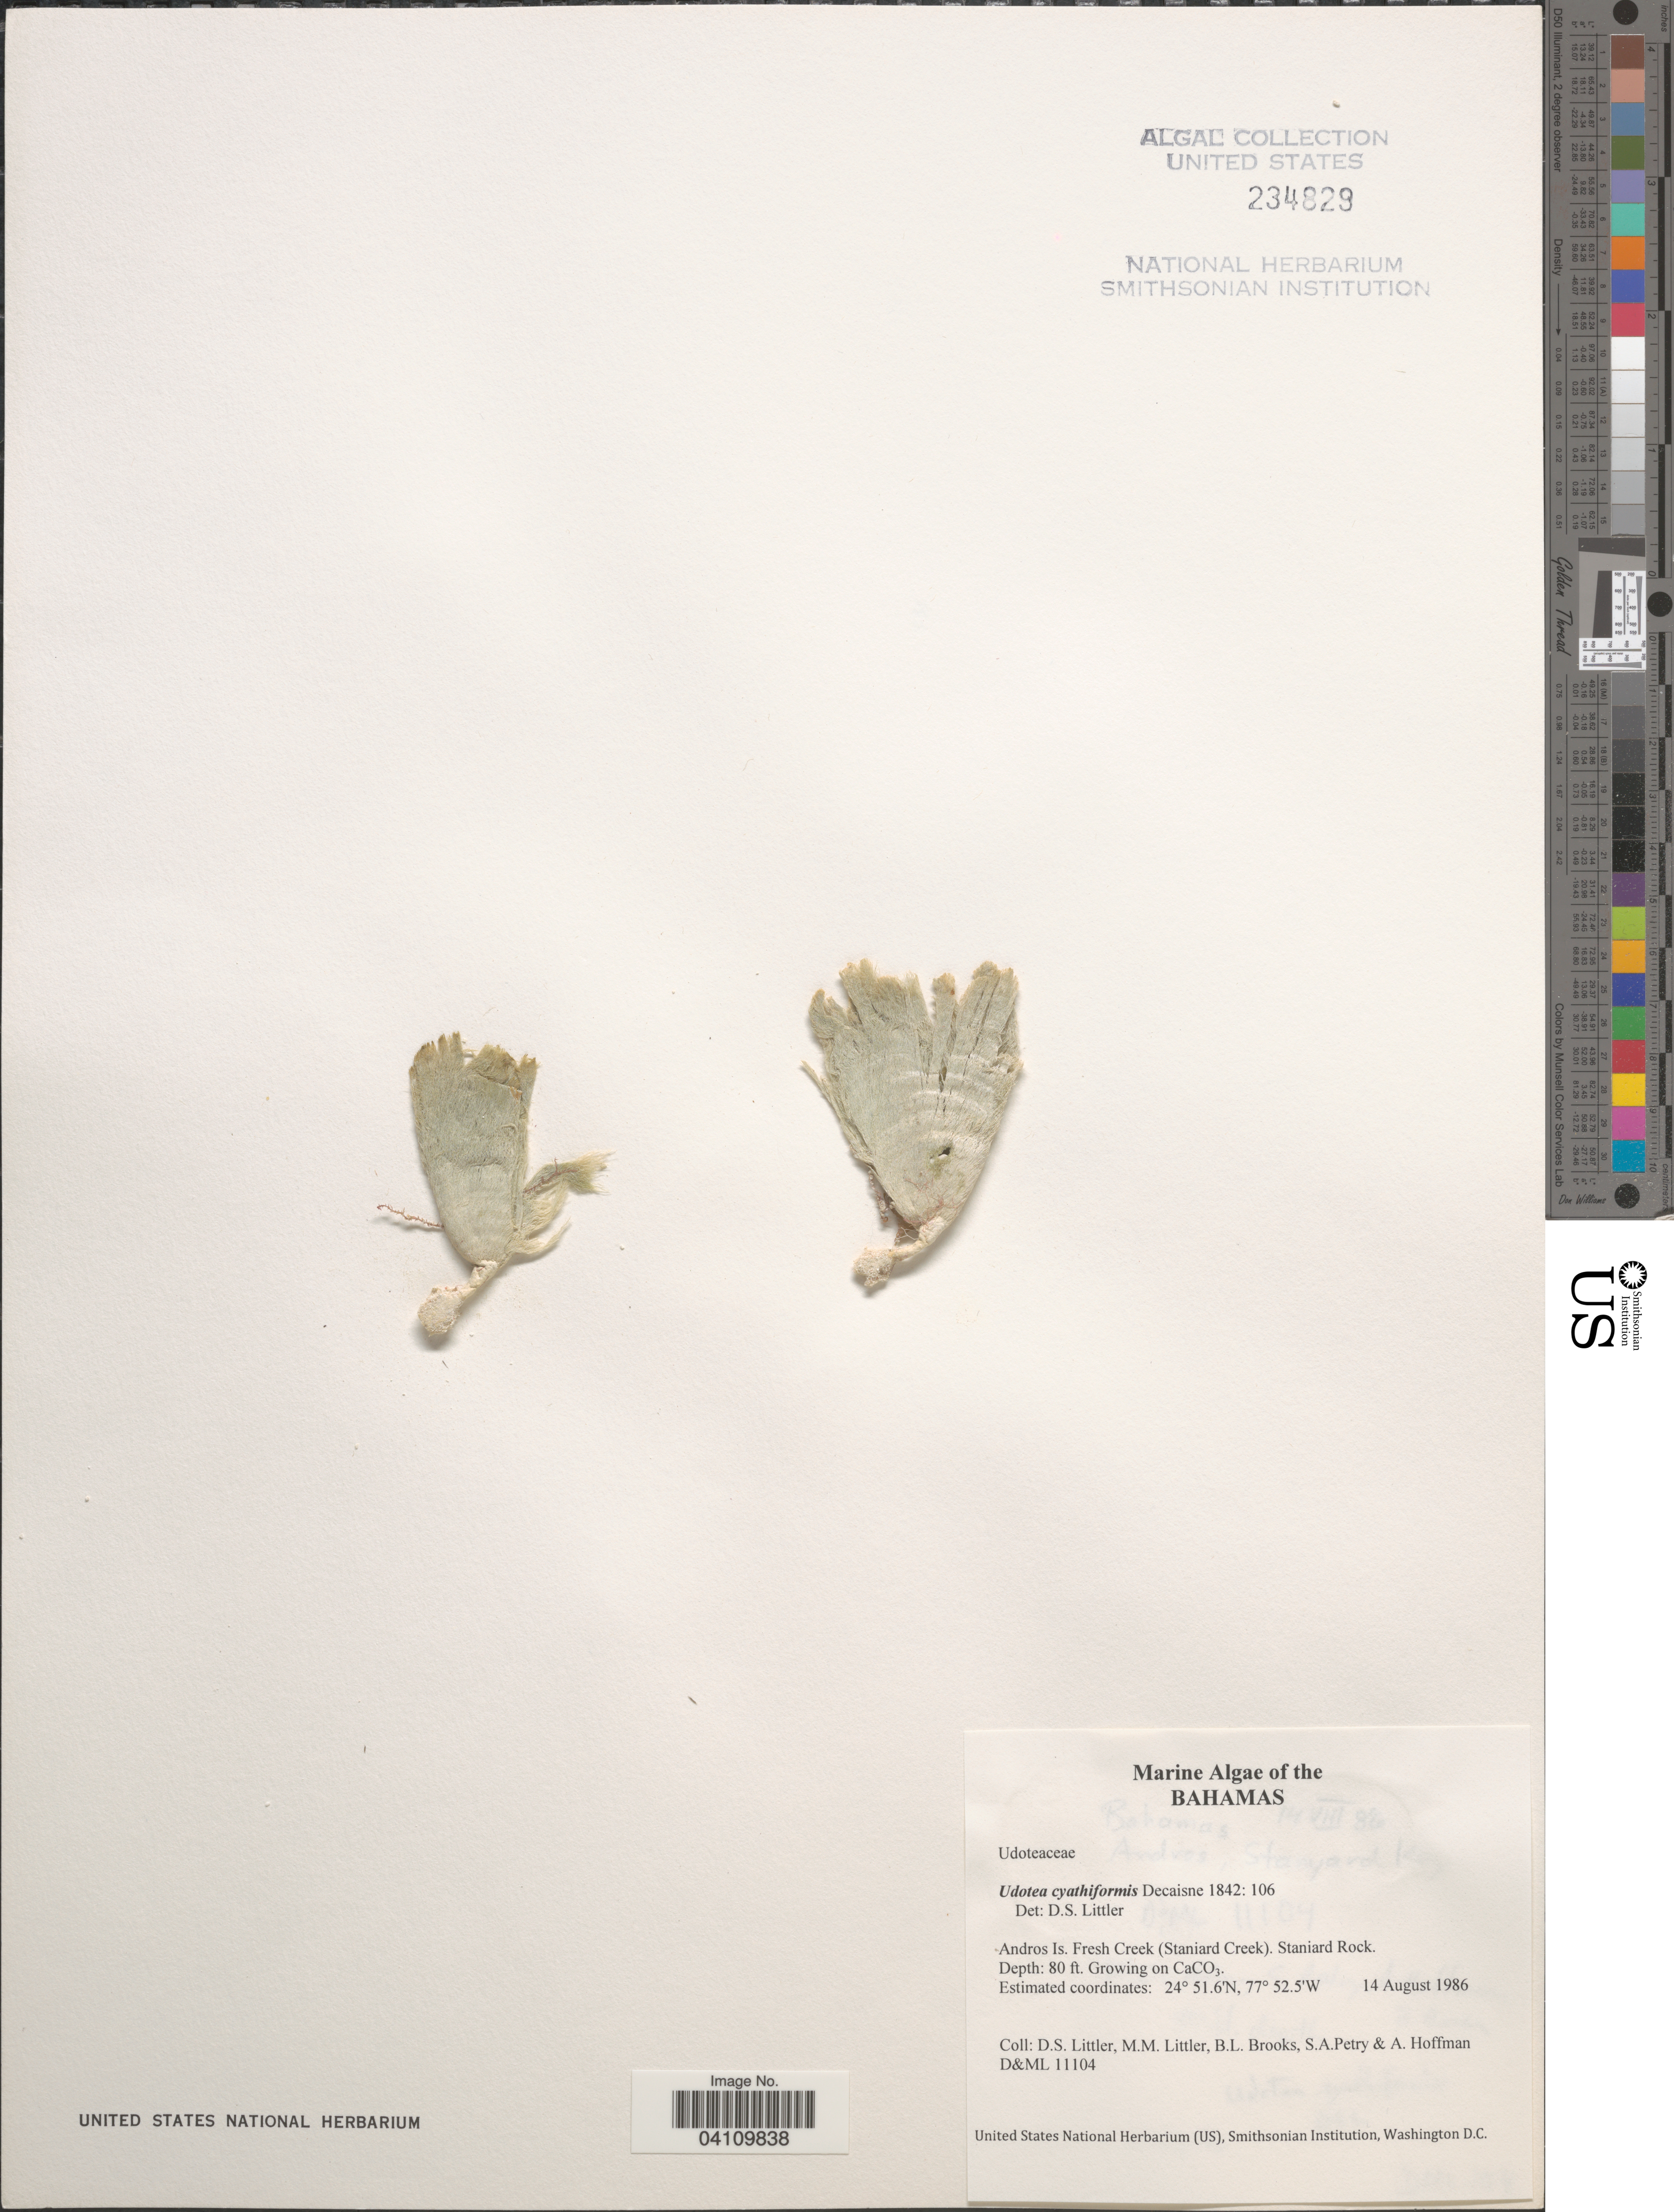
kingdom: Plantae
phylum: Chlorophyta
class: Ulvophyceae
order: Bryopsidales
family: Udoteaceae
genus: Udotea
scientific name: Udotea cyathiformis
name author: Decne.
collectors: D. S. Littler, B. Brooks, S. Petry & A. Hoffman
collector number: D&ML 11104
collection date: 1986-08-14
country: Bahamas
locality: Andros Is. Fresh Creek (Staniard Creek). Staniard Rock.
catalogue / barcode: US 234829